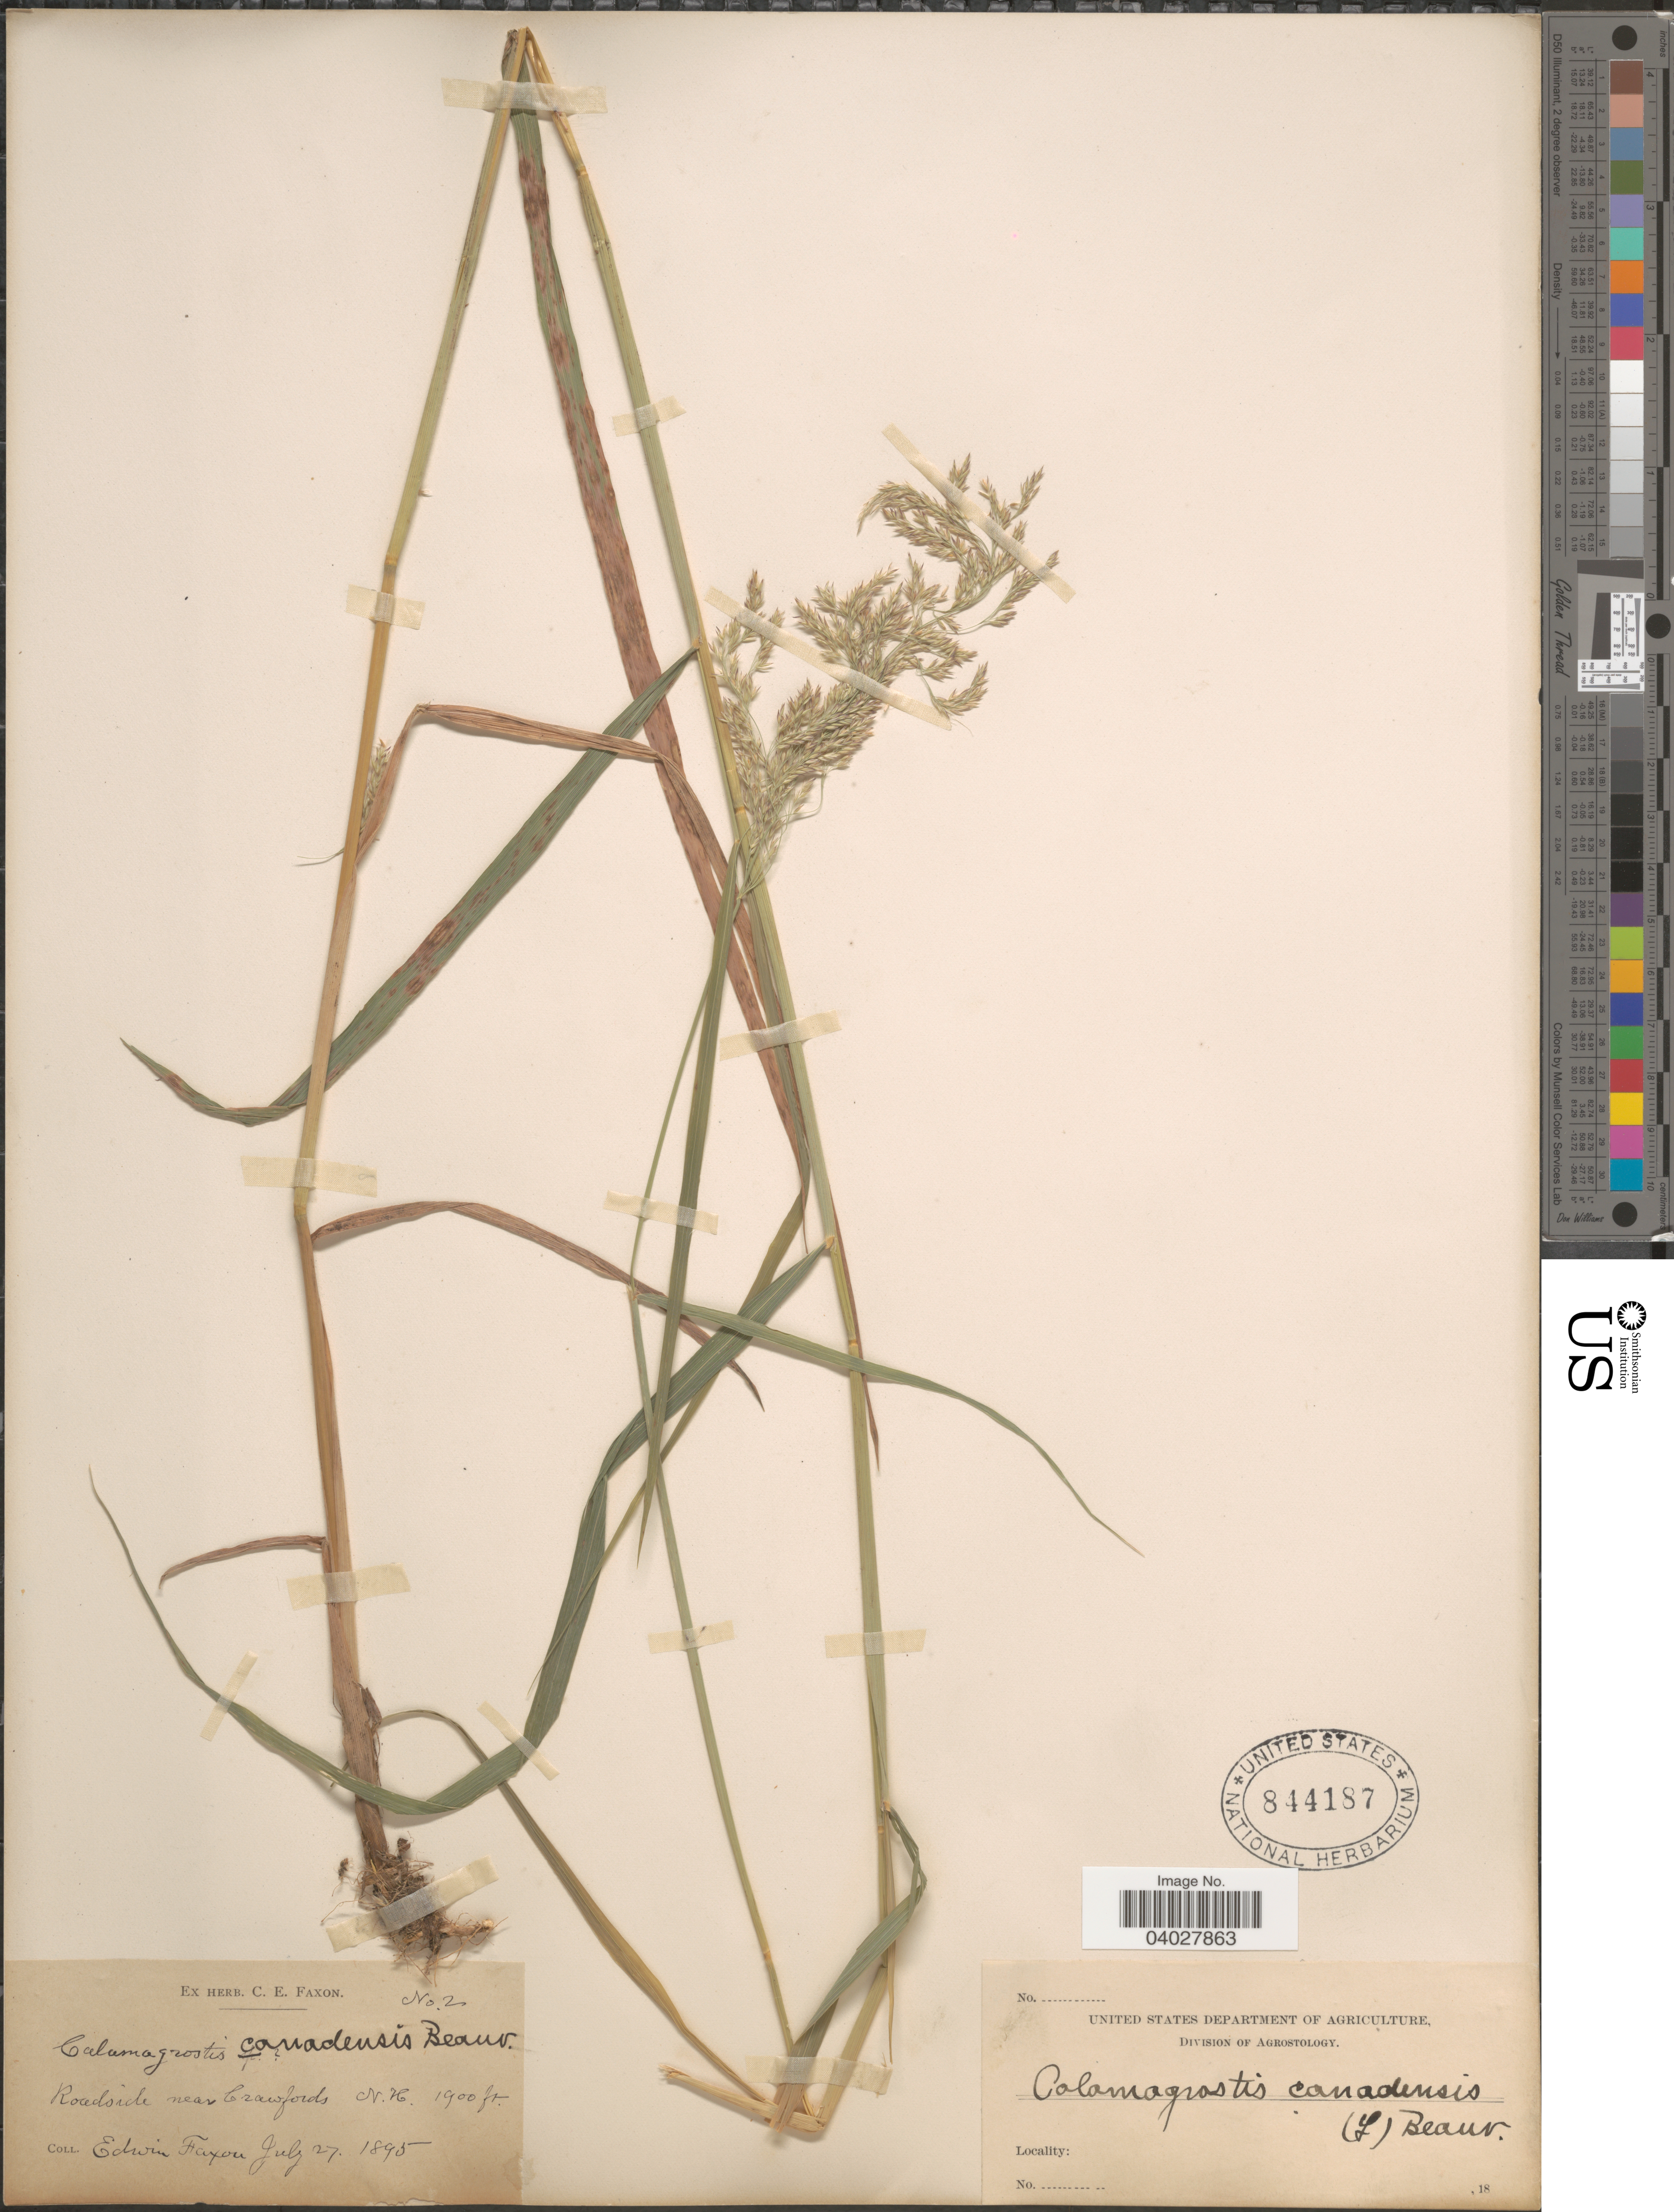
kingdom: Plantae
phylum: Tracheophyta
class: Liliopsida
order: Poales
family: Poaceae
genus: Calamagrostis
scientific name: Calamagrostis canadensis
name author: (Michx.) P. Beauv.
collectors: E. Faxon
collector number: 2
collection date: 1895-07-27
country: United States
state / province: New Hampshire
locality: Roadside near Crawfords.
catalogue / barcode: US 844187